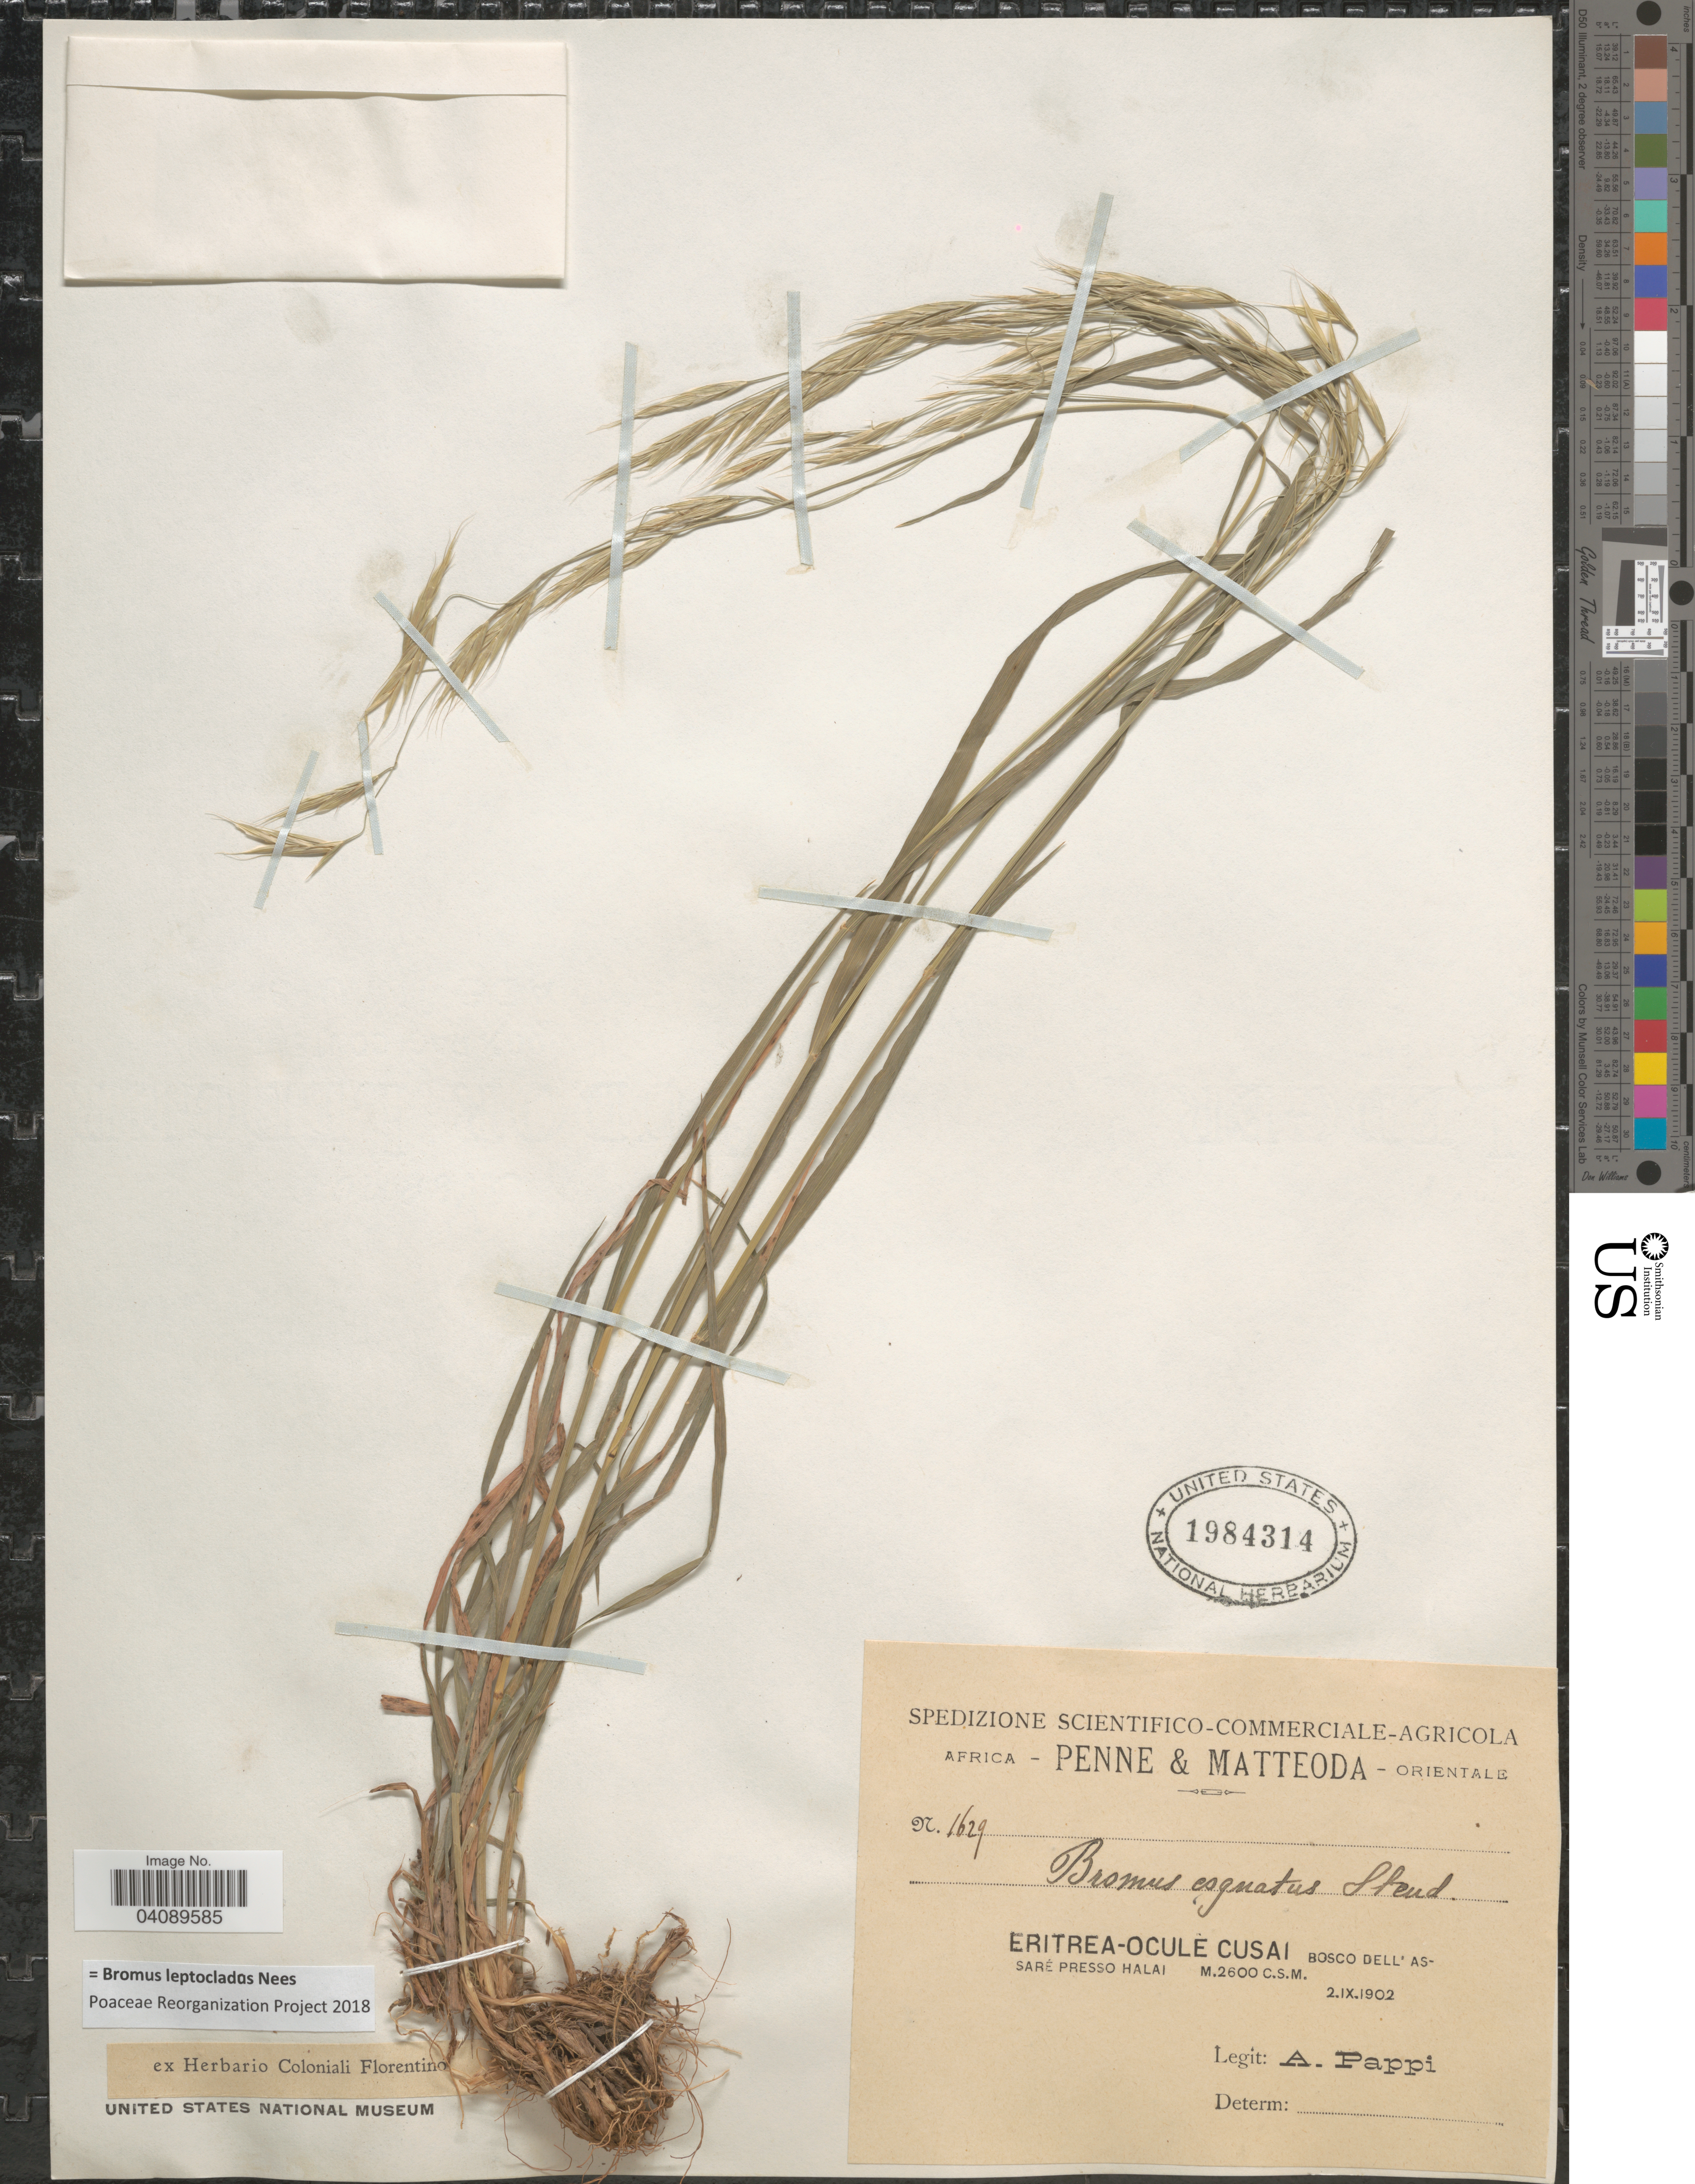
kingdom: Plantae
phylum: Tracheophyta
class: Liliopsida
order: Poales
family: Poaceae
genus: Bromus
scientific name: Bromus leptoclados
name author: Nees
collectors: A. Pappi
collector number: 1629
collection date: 1902-09-02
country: Eritrea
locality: Africa Orientale. Eritrea-Ocule Cusai. Bosco Dell' Assaré Presso Halai.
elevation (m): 2600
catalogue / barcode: US 1984314